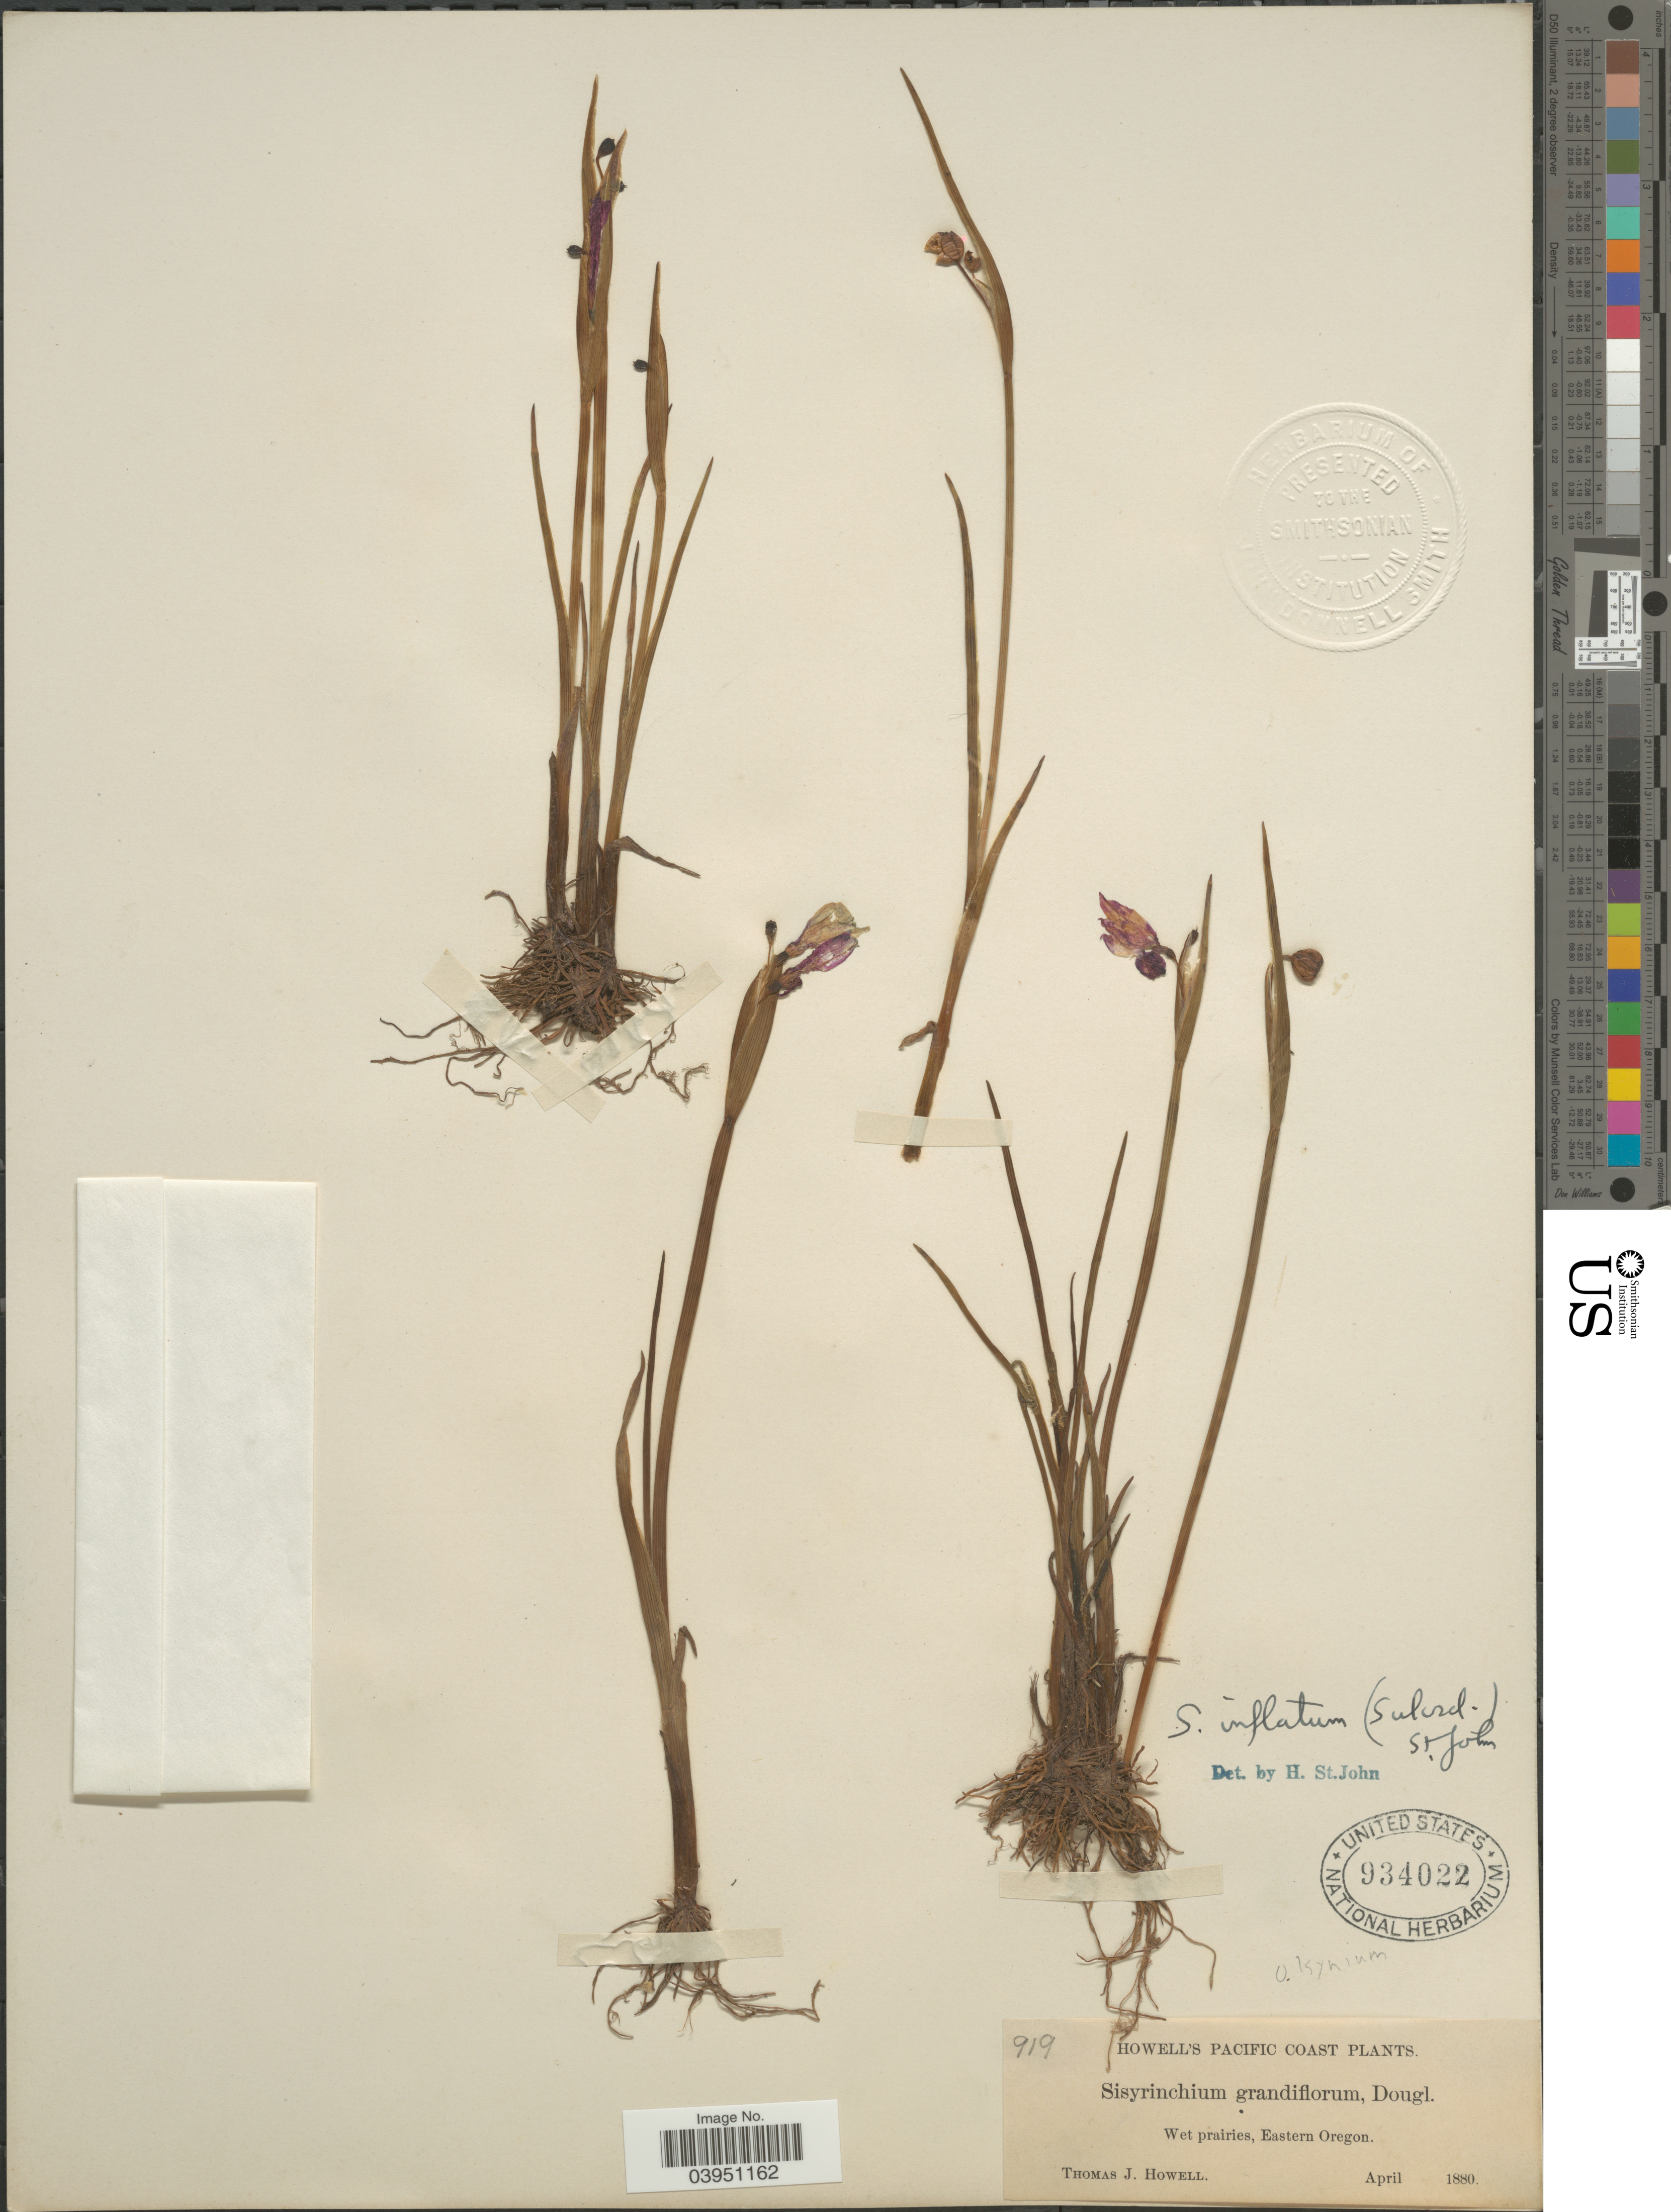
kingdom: Plantae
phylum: Tracheophyta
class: Liliopsida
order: Asparagales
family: Iridaceae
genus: Sisyrinchium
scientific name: Sisyrinchium inflatum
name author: (Suksd.) H. St. John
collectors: T. J. Howell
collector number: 919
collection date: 1880-04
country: United States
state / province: Oregon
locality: Pacific Coast. Wet prairies, Eastern Oregon.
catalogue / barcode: US 934022